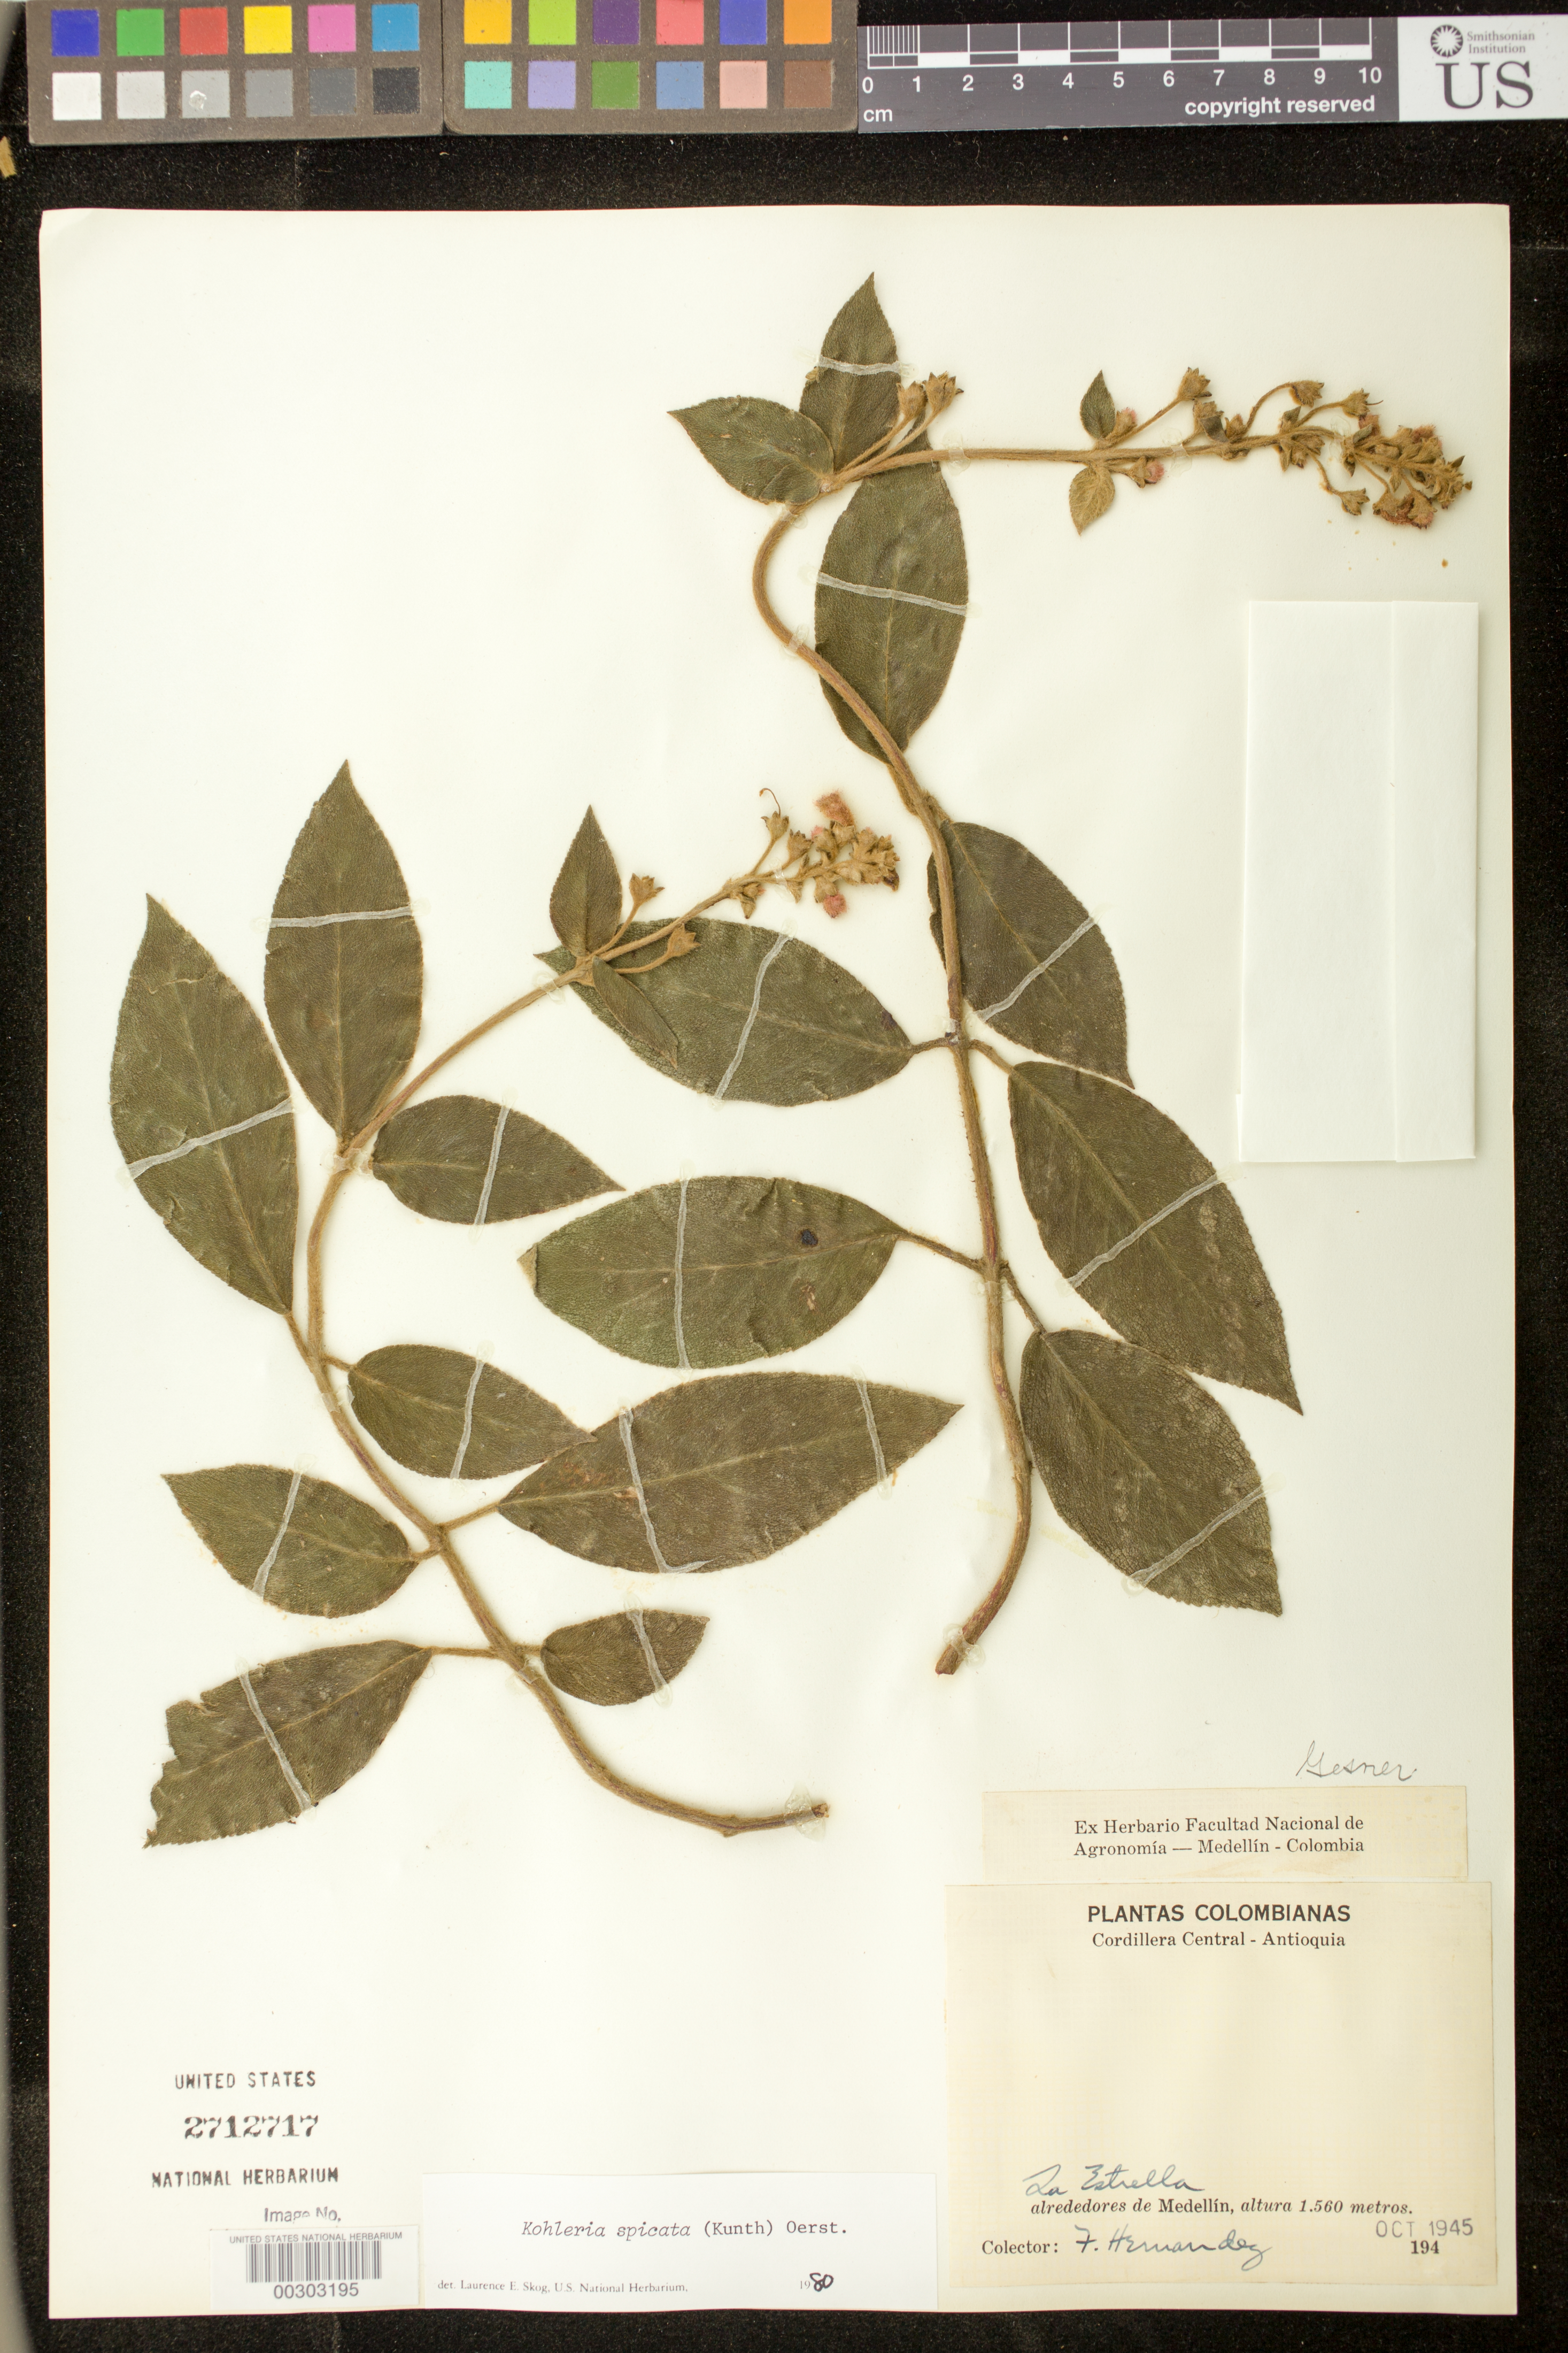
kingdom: Plantae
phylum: Tracheophyta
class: Magnoliopsida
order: Lamiales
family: Gesneriaceae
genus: Kohleria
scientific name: Kohleria spicata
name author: (Kunth) Oerst.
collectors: F. Hernández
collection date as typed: Oct 1945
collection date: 1945-10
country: Colombia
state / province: Antioquia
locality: Cordillera Central, La Estrella, environs of Medellin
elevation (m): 1560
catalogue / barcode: US 2712717